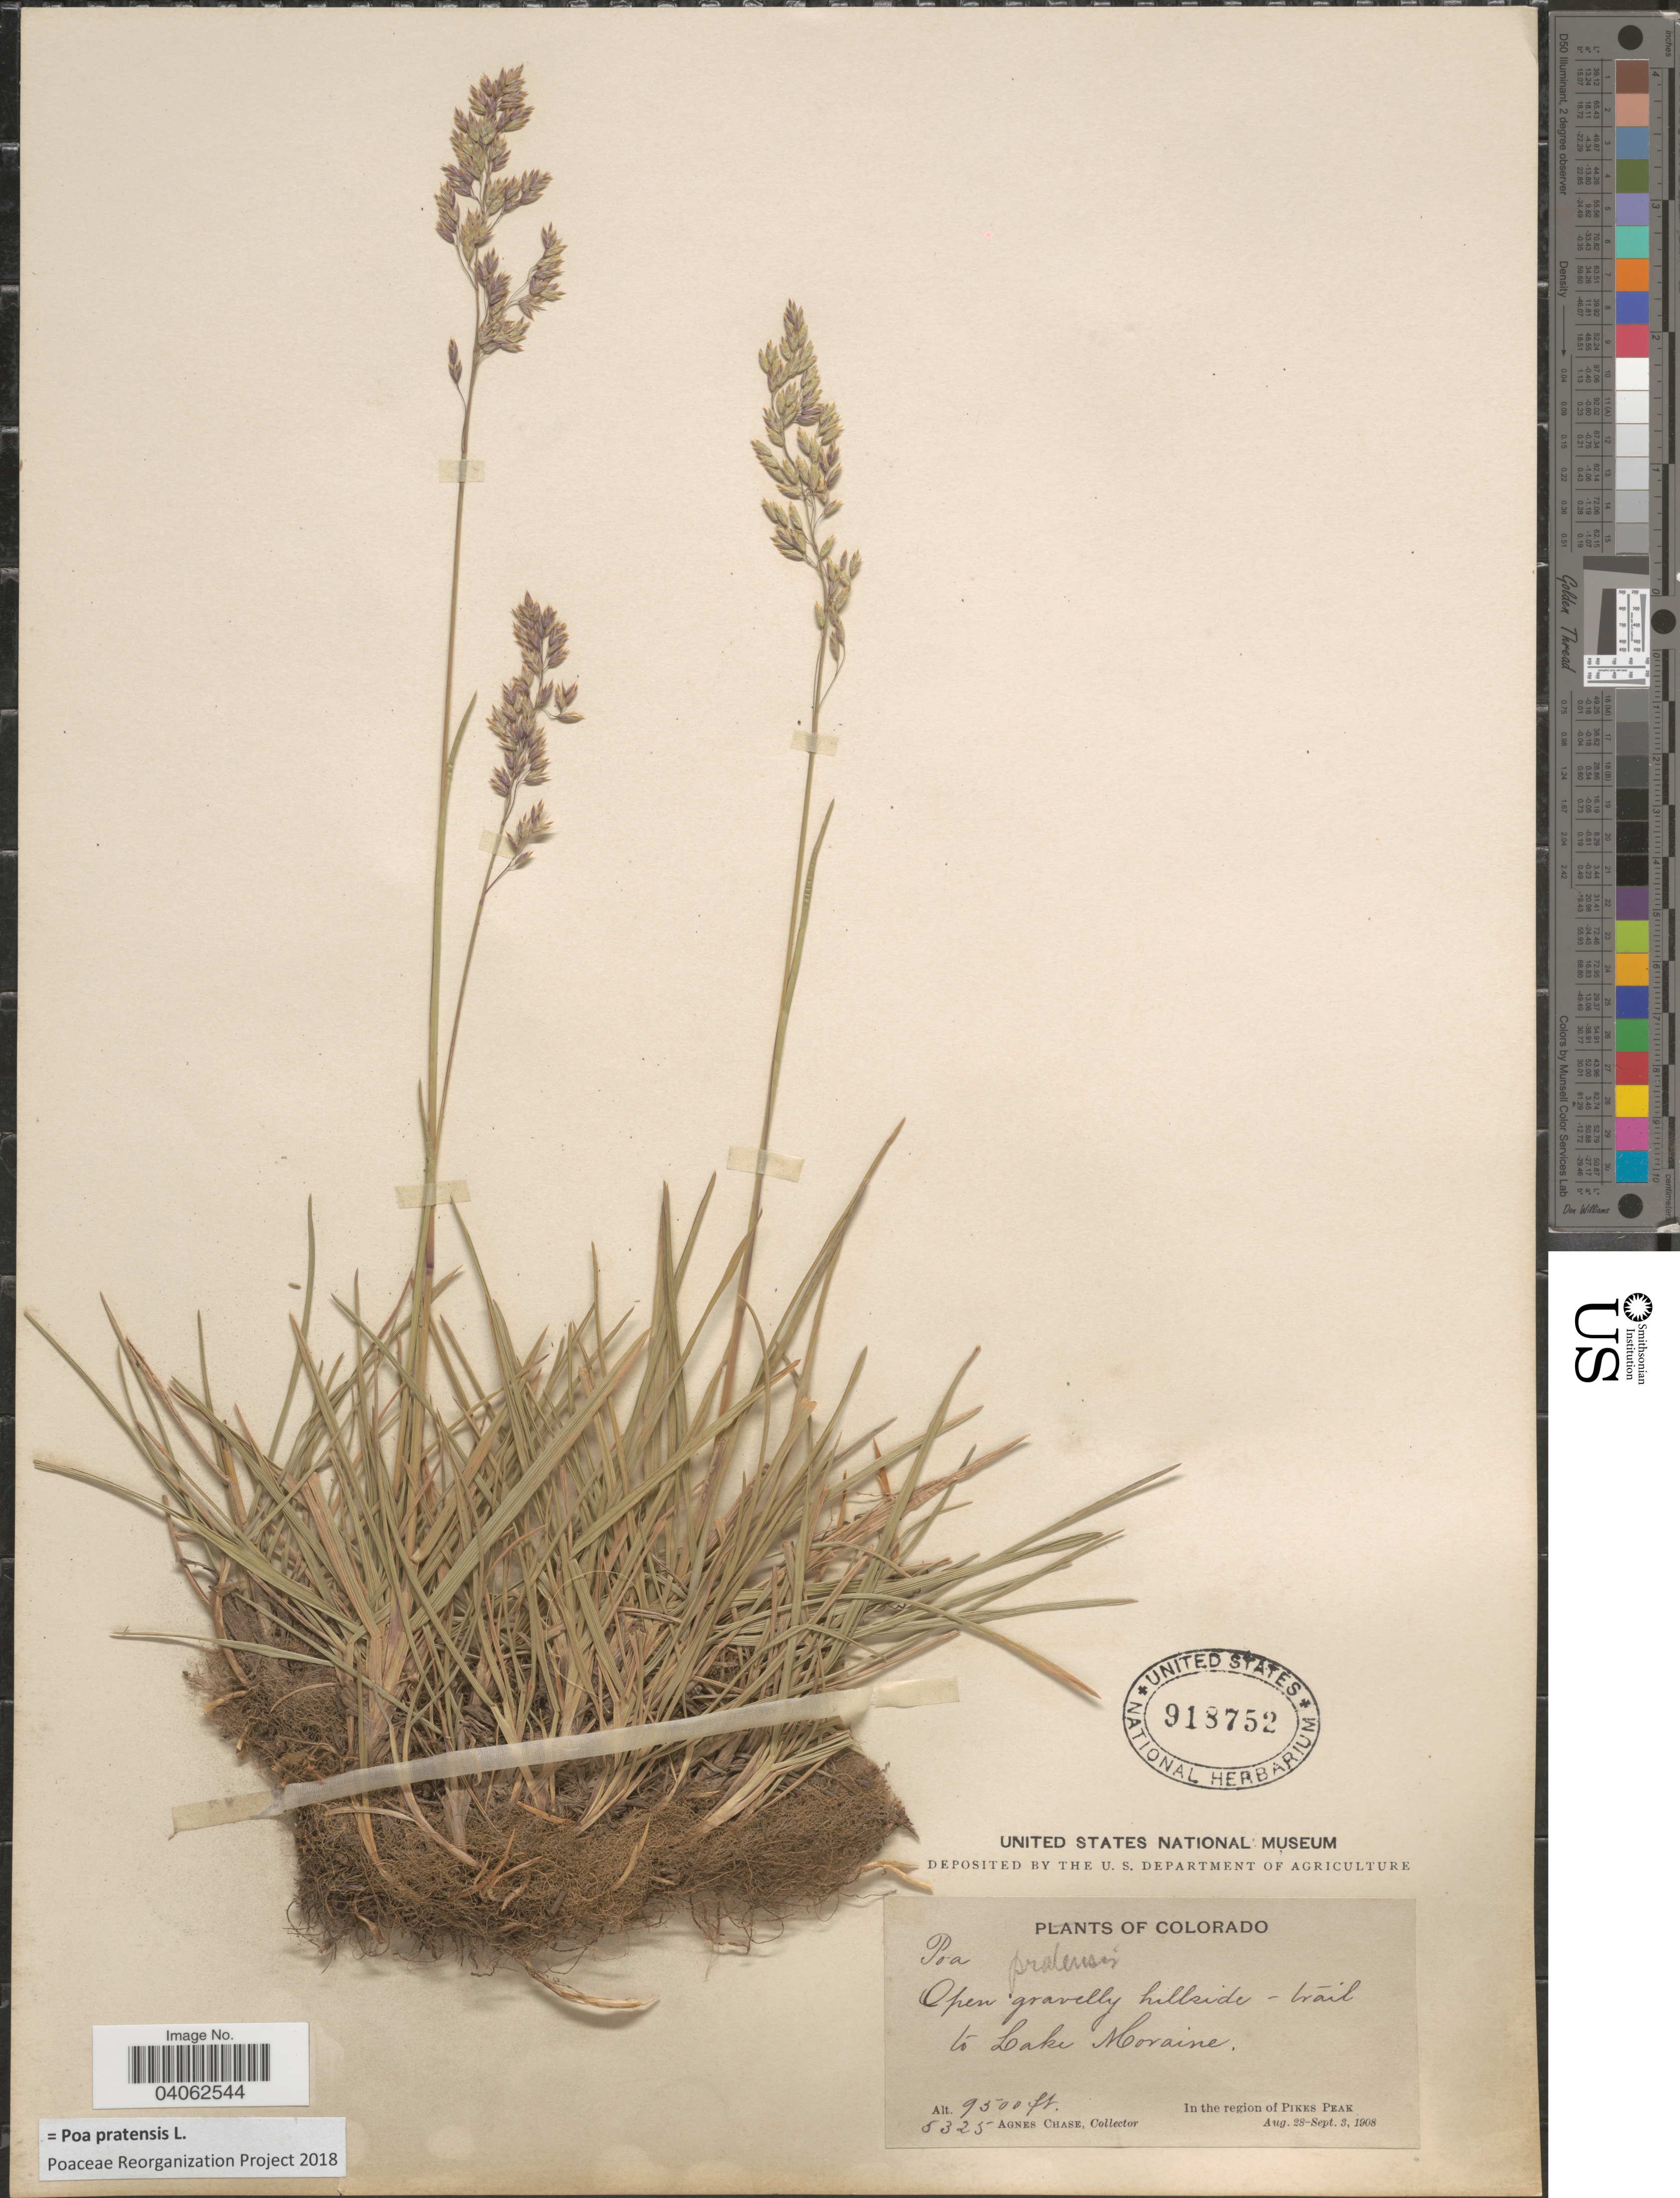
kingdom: Plantae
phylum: Tracheophyta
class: Liliopsida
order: Poales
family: Poaceae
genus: Poa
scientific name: Poa pratensis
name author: L.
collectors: A. Chase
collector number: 5325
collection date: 1908-08-28/1908-09-03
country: United States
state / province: Colorado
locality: Open gravely hillside - trail to Lake Moraine. In the region of Pikes Peak.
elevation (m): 2896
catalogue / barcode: US 918752